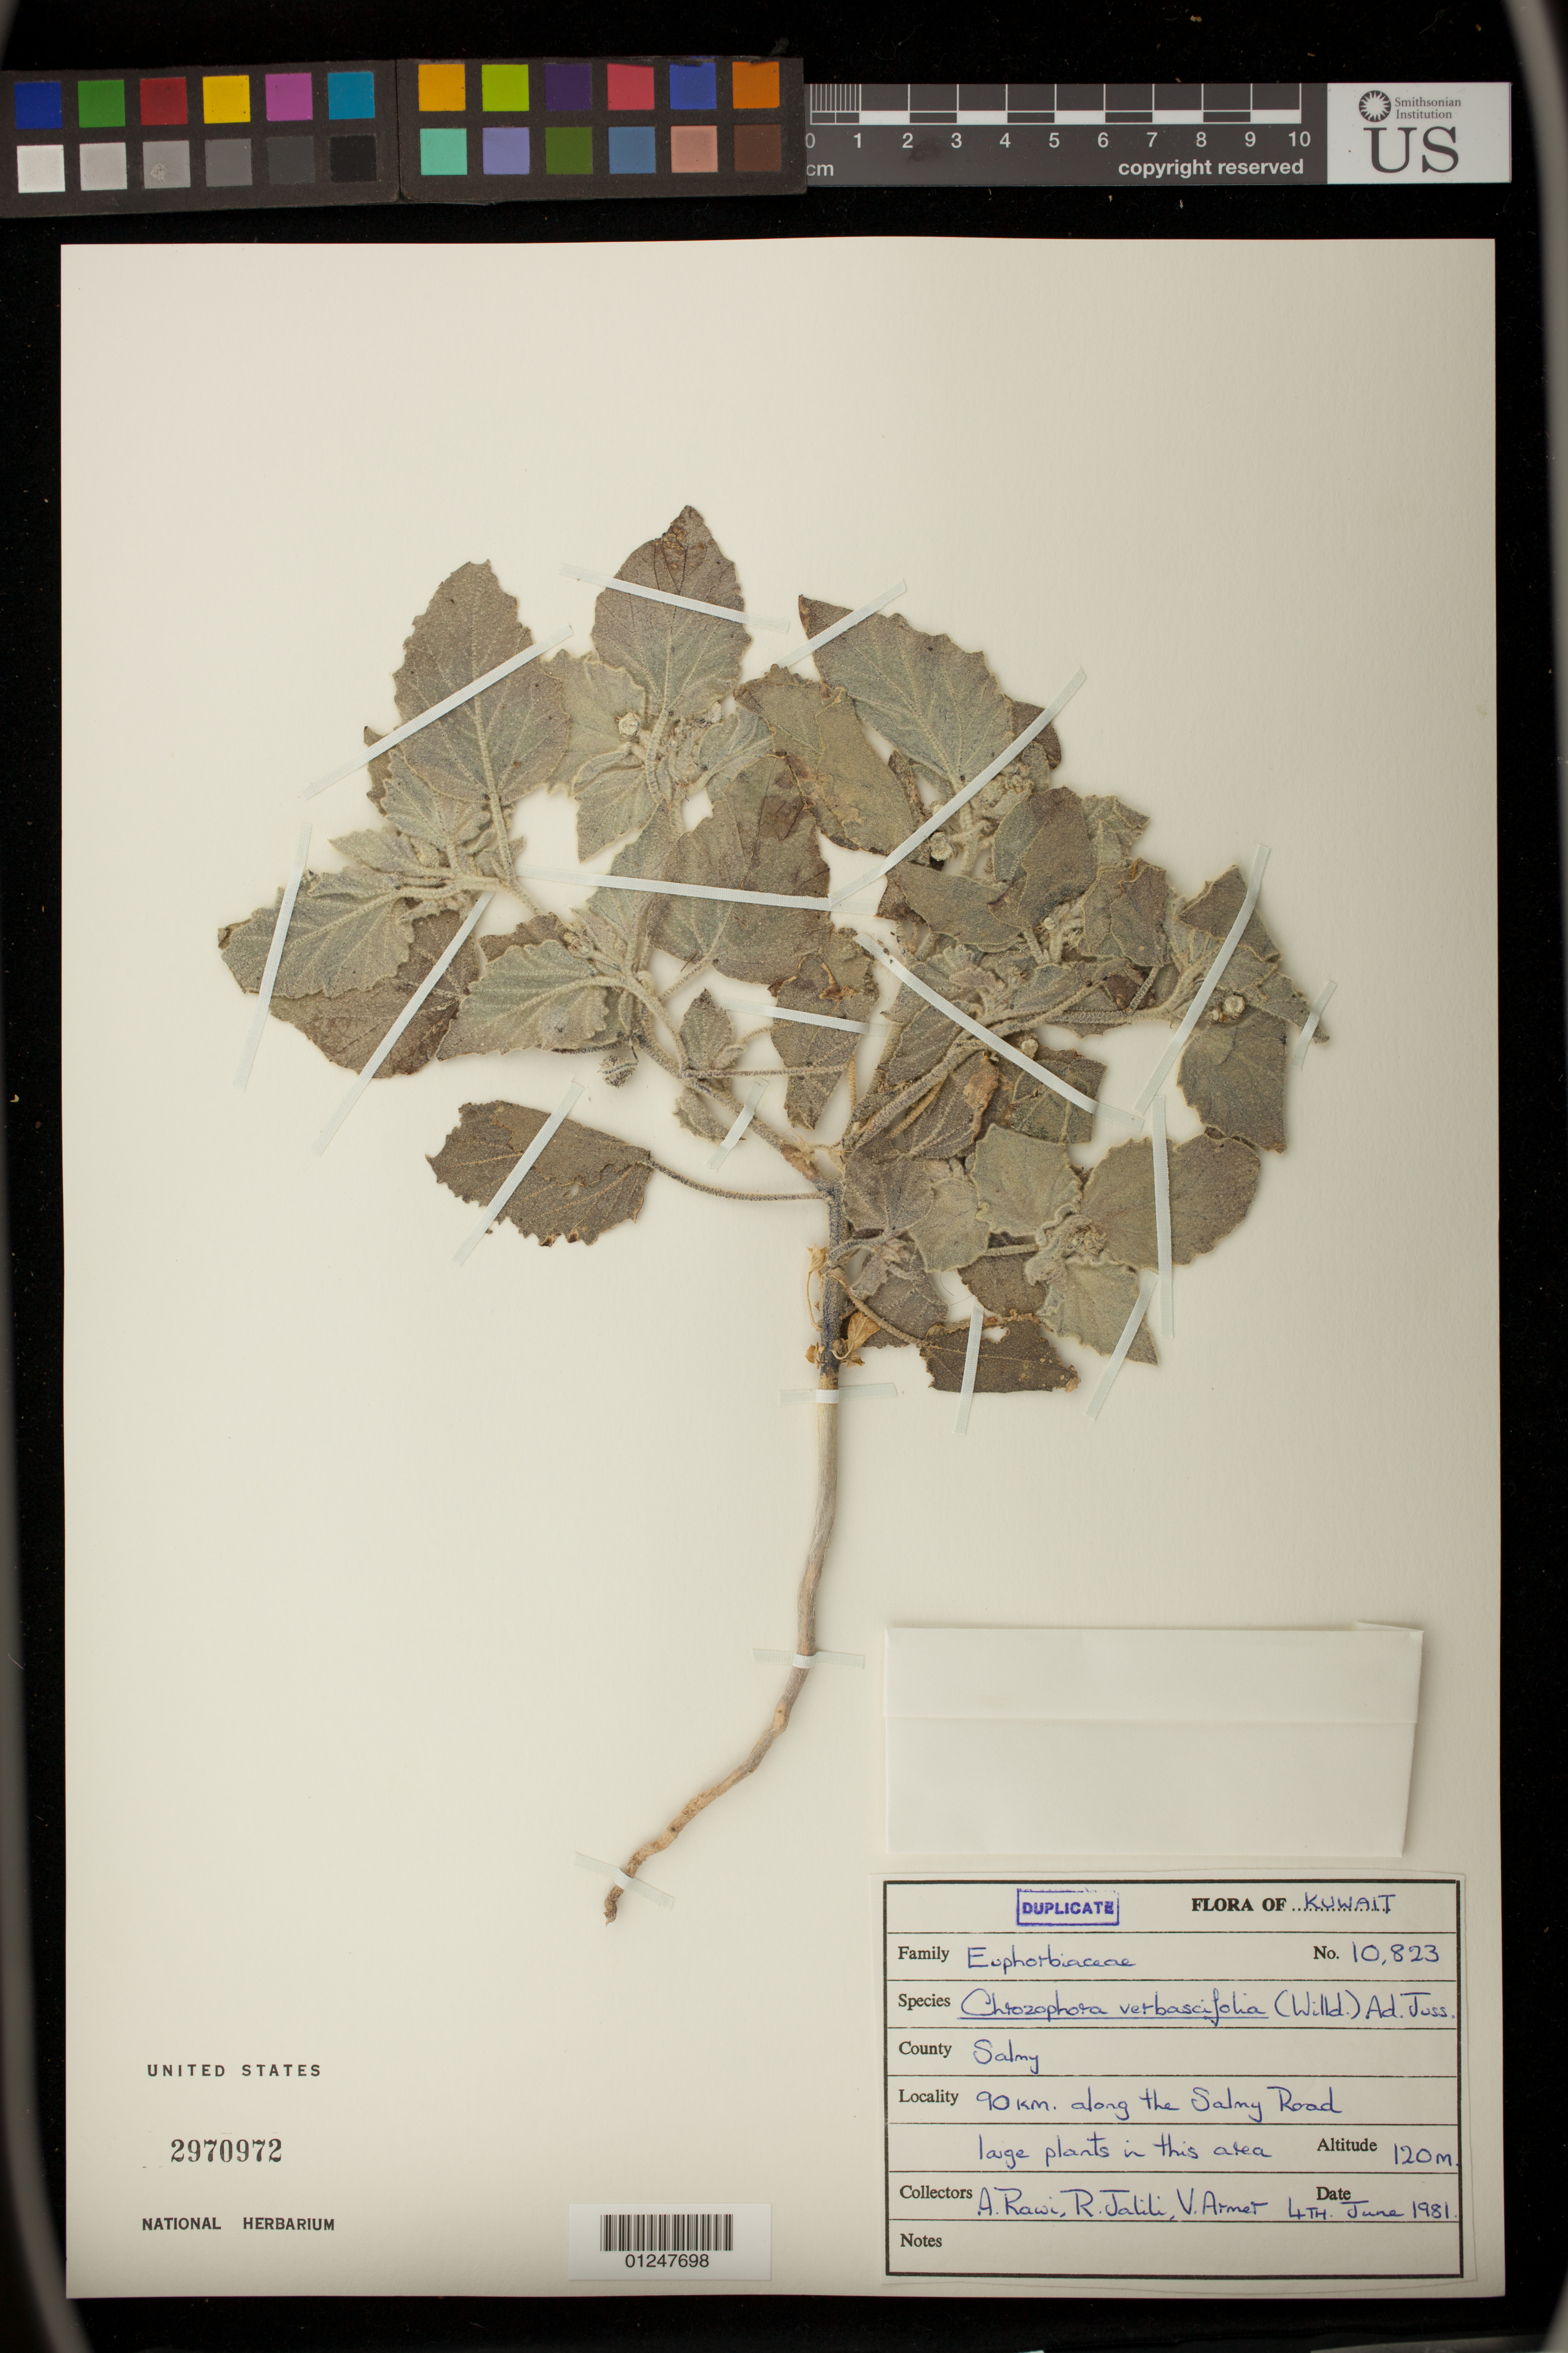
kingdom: Plantae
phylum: Tracheophyta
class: Magnoliopsida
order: Malpighiales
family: Euphorbiaceae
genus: Chrozophora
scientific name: Chrozophora verbascifolia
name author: (Willd.) A. Juss. ex Spreng.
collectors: A. Rawi, R. Jalili & V. Armet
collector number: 10823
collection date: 1981-06-04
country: Kuwait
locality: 90 km. along the Salmy [Salmi] Road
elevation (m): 120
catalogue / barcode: US 2970972